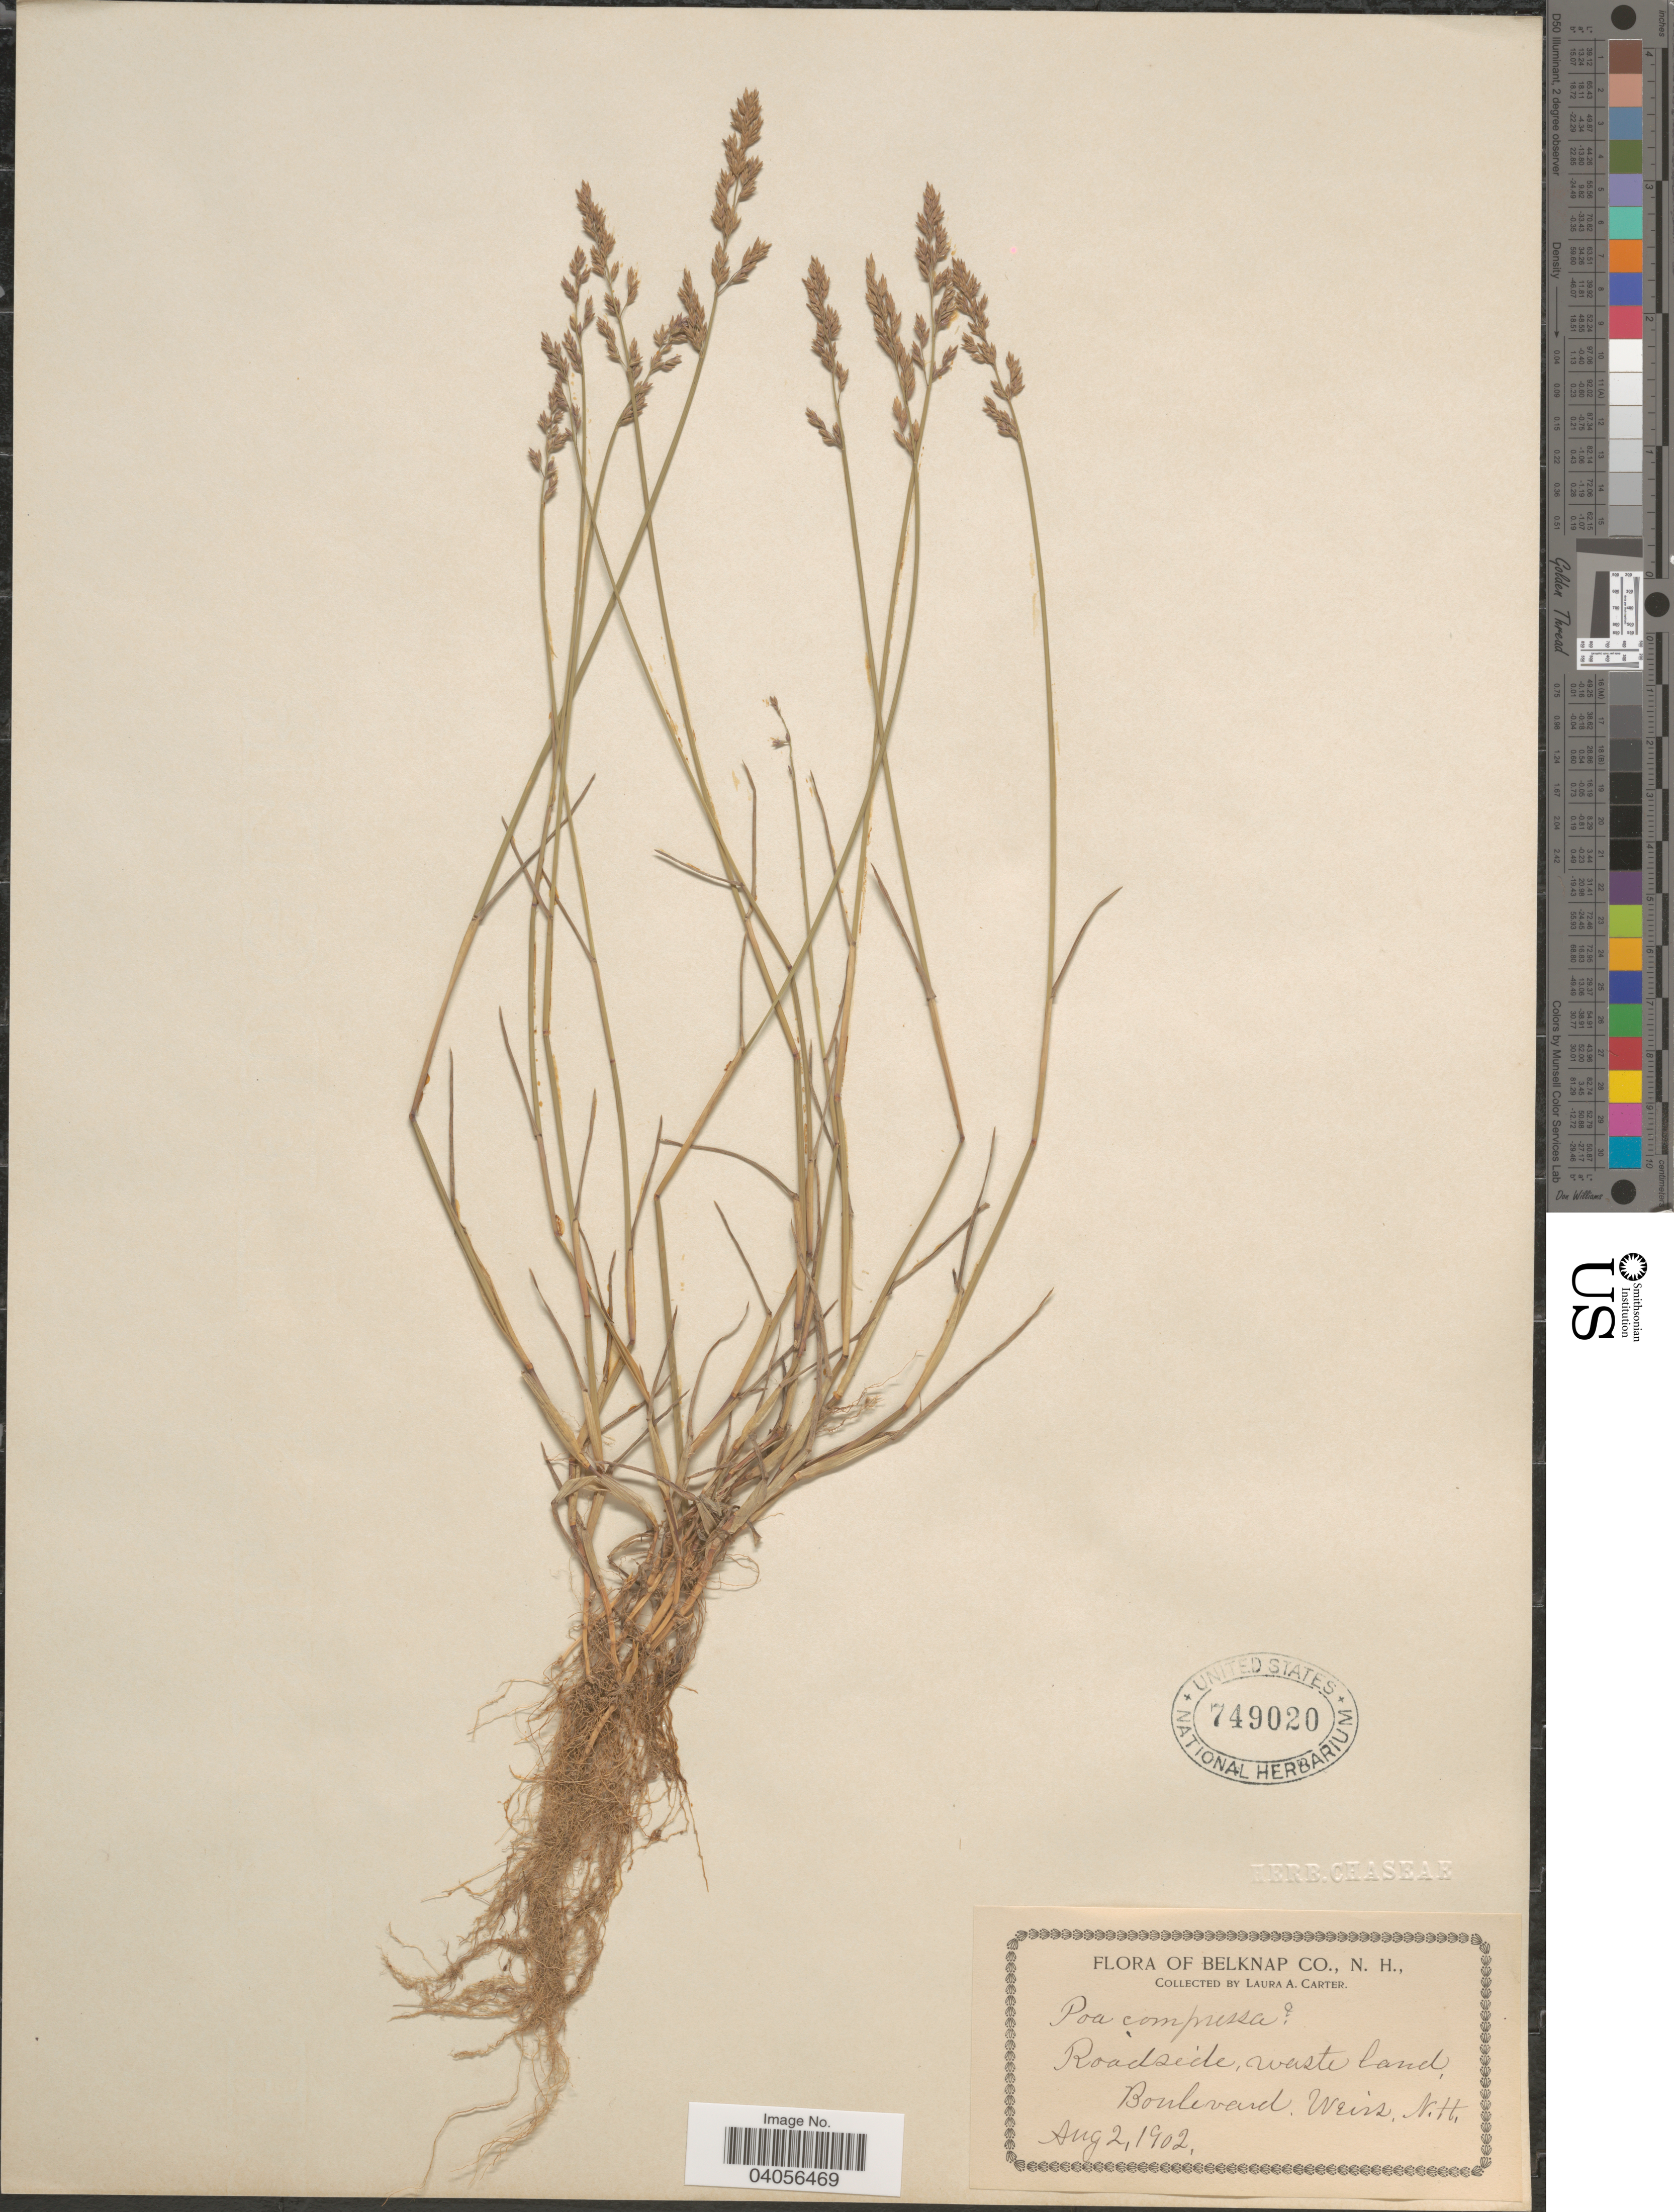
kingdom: Plantae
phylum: Tracheophyta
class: Liliopsida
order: Poales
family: Poaceae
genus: Poa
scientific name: Poa compressa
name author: L.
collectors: L. Carter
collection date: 1902-08-02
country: United States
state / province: New Hampshire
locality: Belknap Co. Boulevard, Weirs.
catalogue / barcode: US 749020